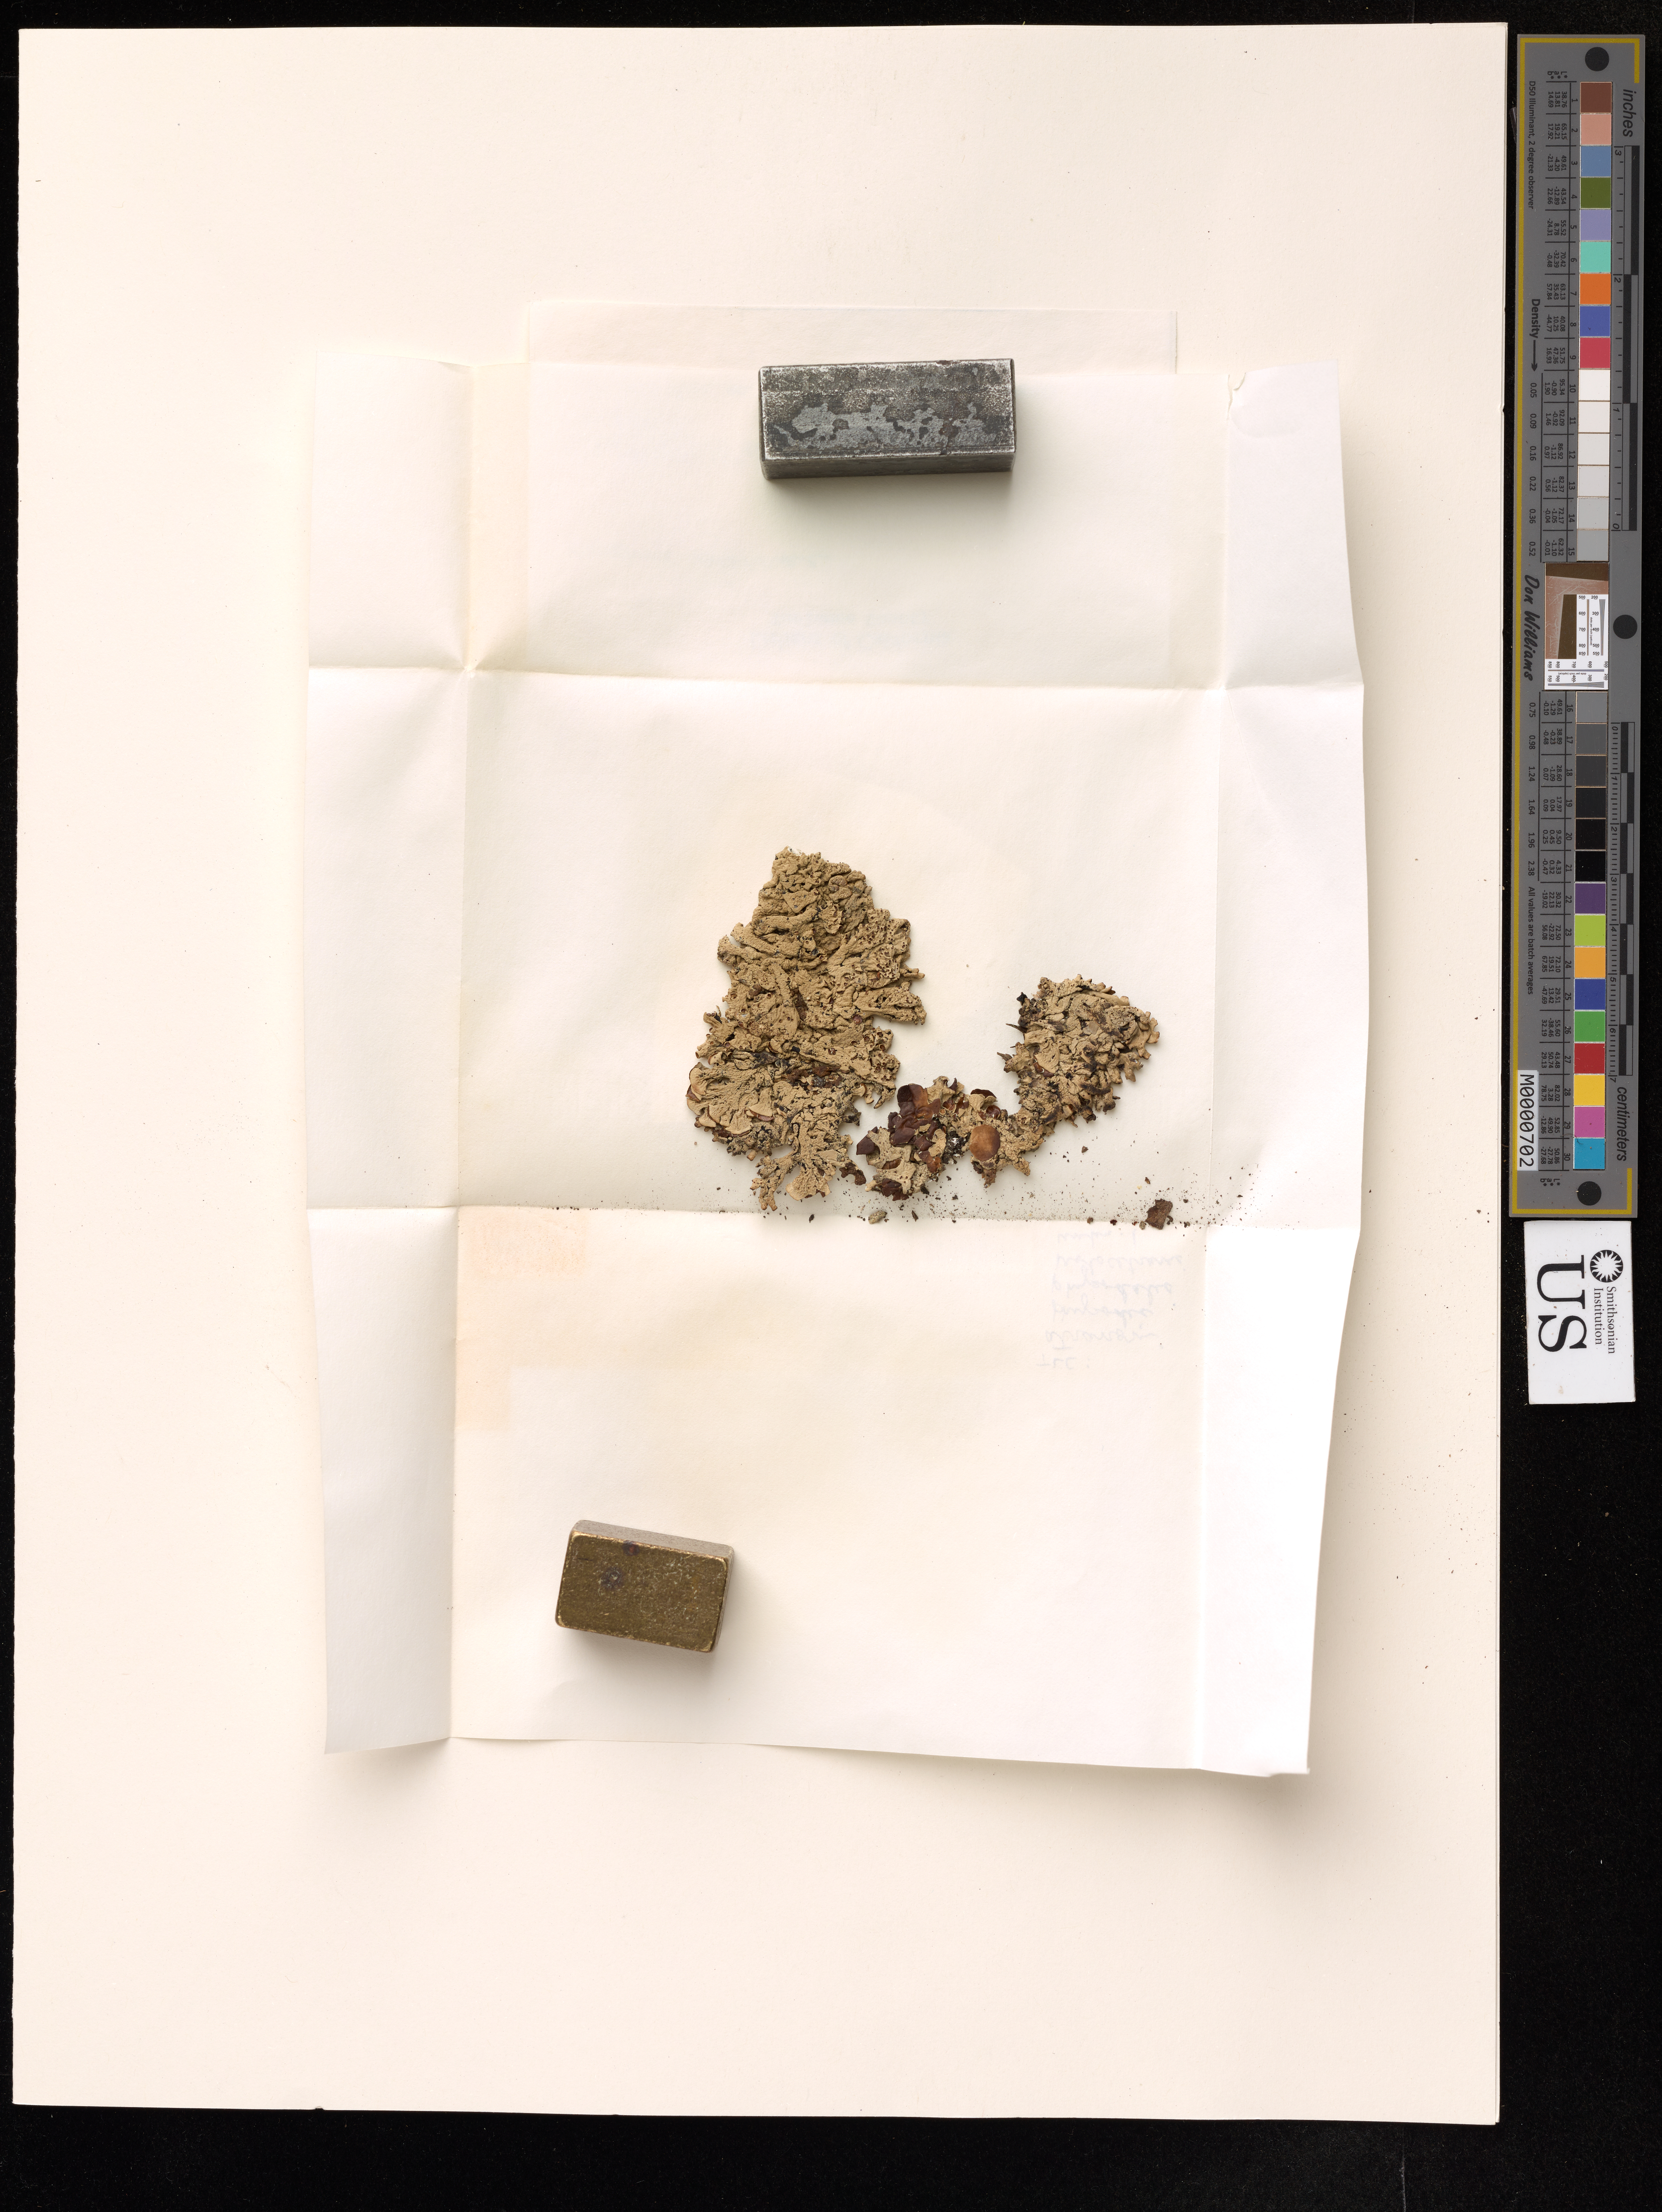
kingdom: Fungi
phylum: Ascomycota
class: Lecanoromycetes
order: Lecanorales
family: Parmeliaceae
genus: Hypogymnia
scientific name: Hypogymnia sierrae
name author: L.H. Pike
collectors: M. Hale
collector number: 58062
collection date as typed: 07 Aug 1980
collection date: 1980-08-07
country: United States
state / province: California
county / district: Tuolumne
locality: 3 mi ne of long barn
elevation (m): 0